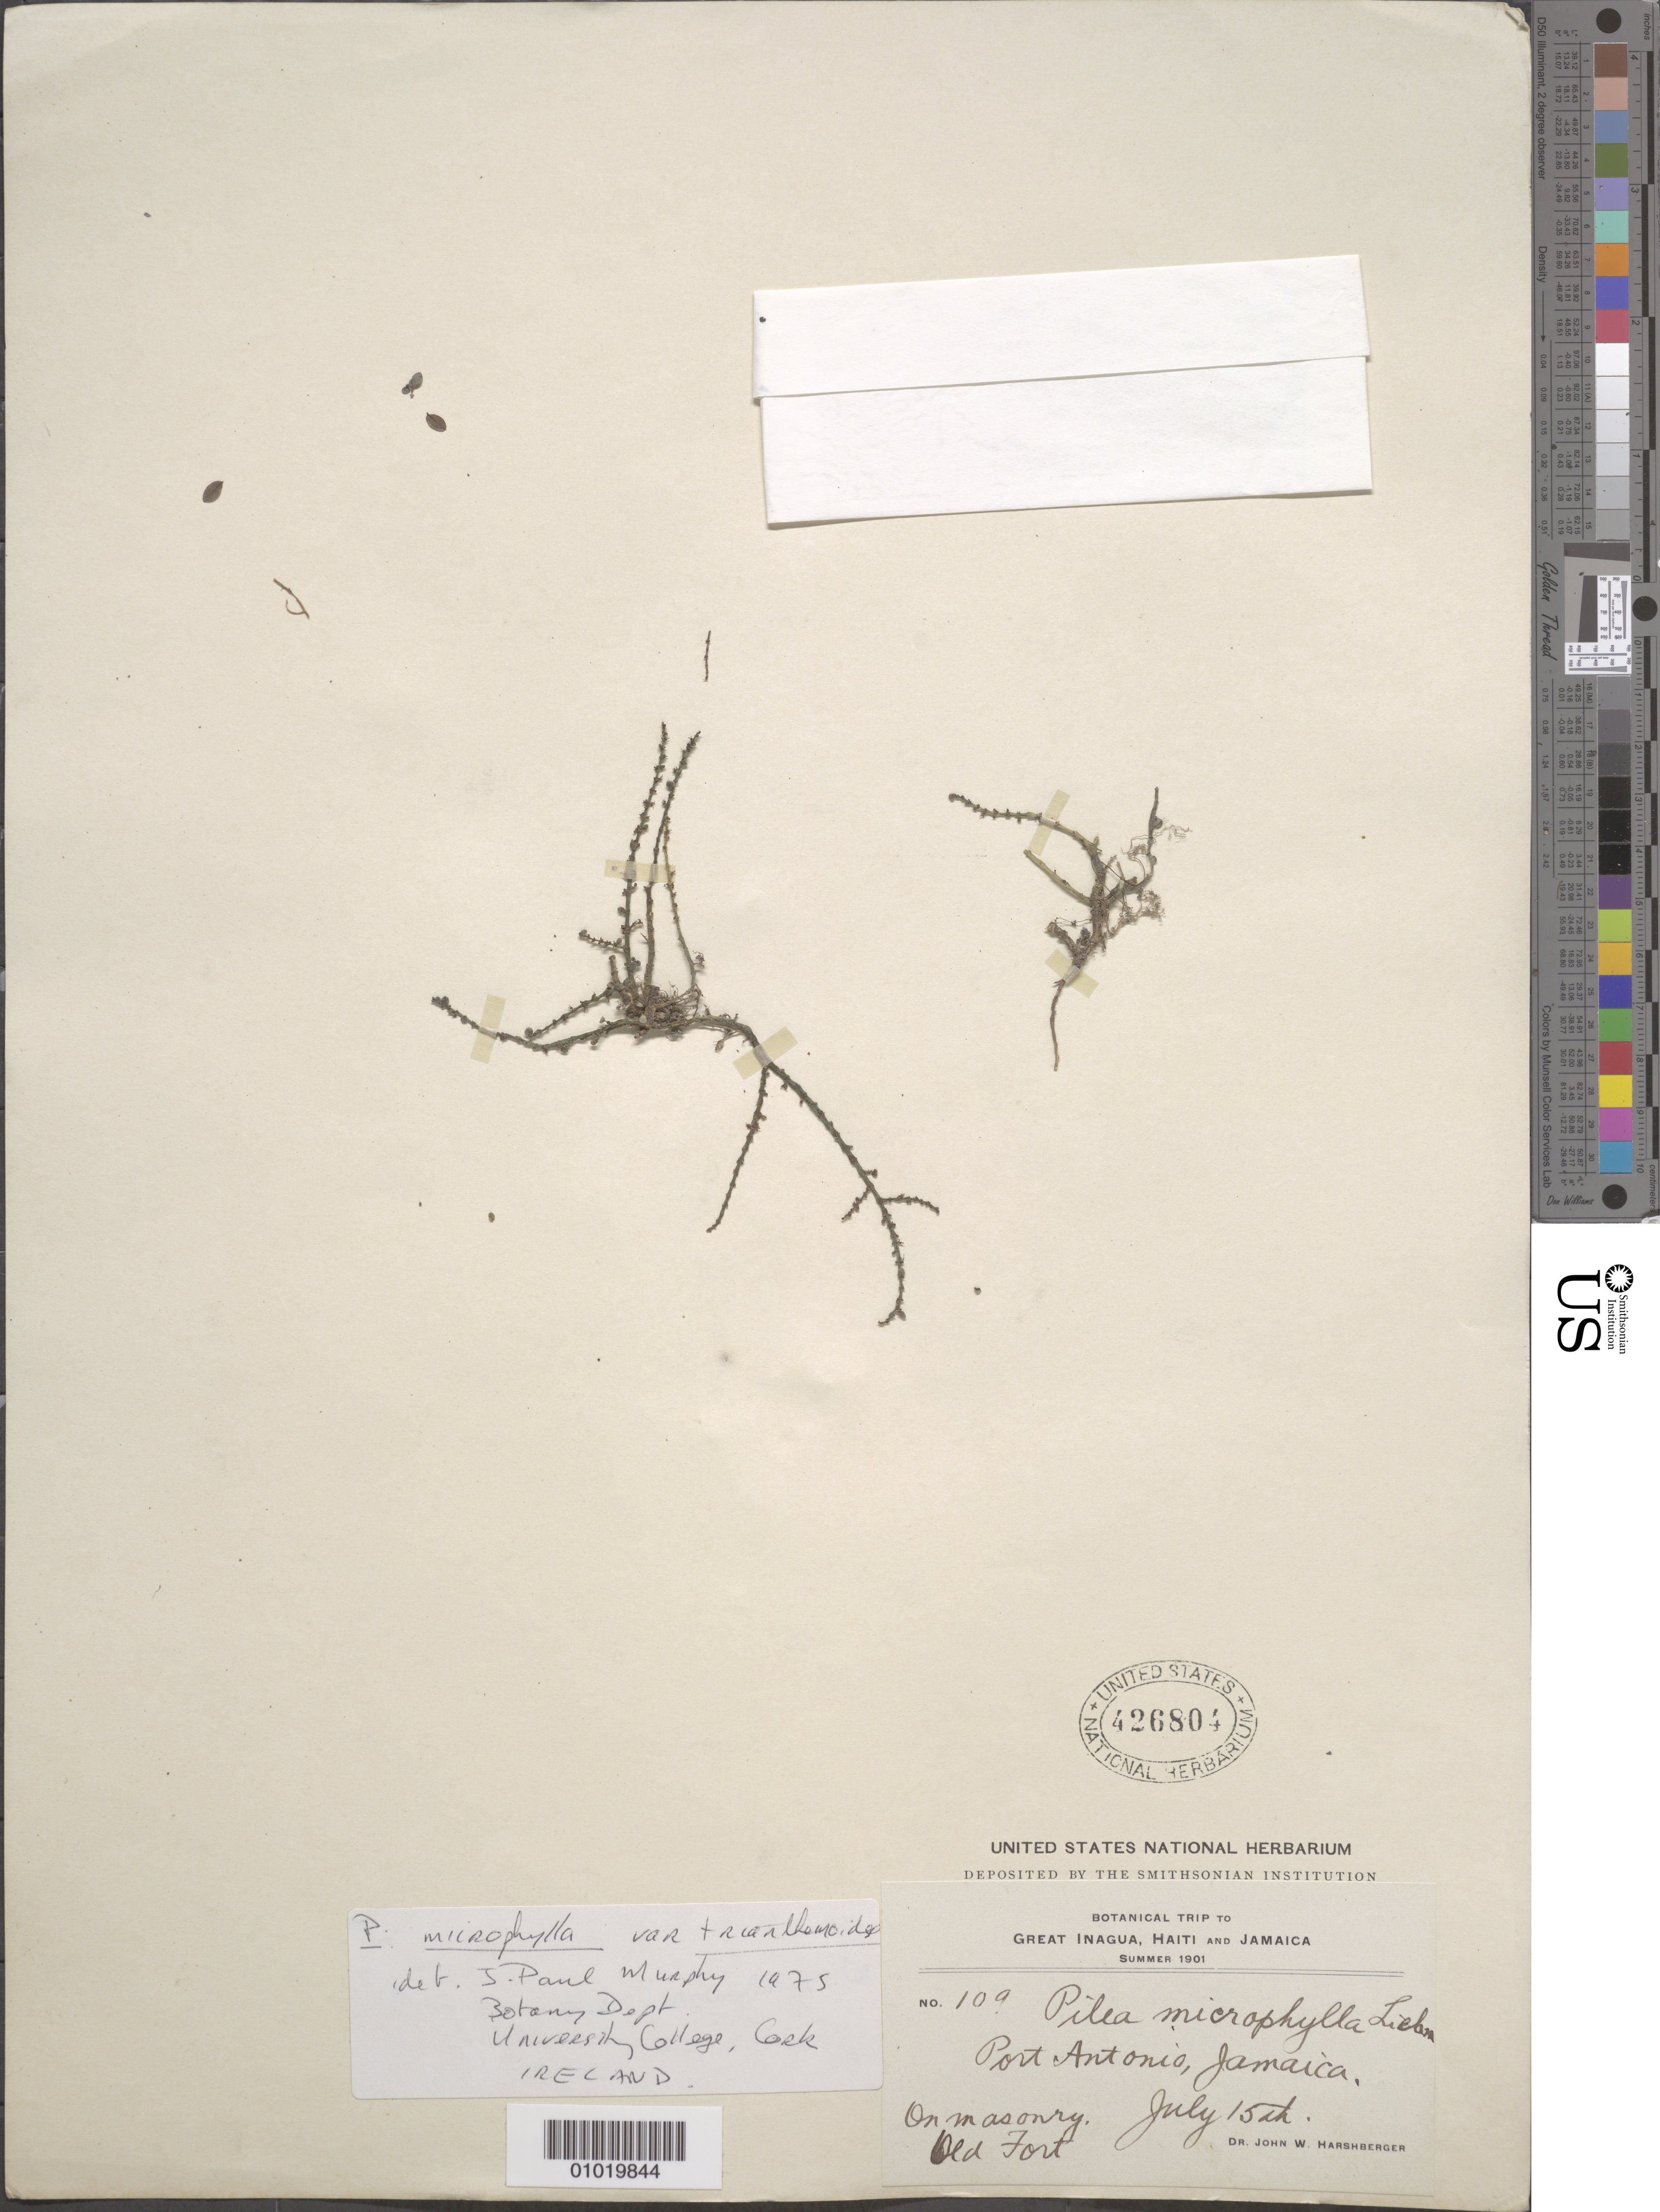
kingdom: Plantae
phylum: Tracheophyta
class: Magnoliopsida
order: Rosales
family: Urticaceae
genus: Pilea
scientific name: Pilea microphylla var. trianthemoides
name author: (Sw.) Griseb.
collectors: J. W. Harshberger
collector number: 109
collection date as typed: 15 Jul 1901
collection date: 1901-07-15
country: Jamaica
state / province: Portland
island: Jamaica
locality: Port Antonio, Old Fort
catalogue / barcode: US 426804